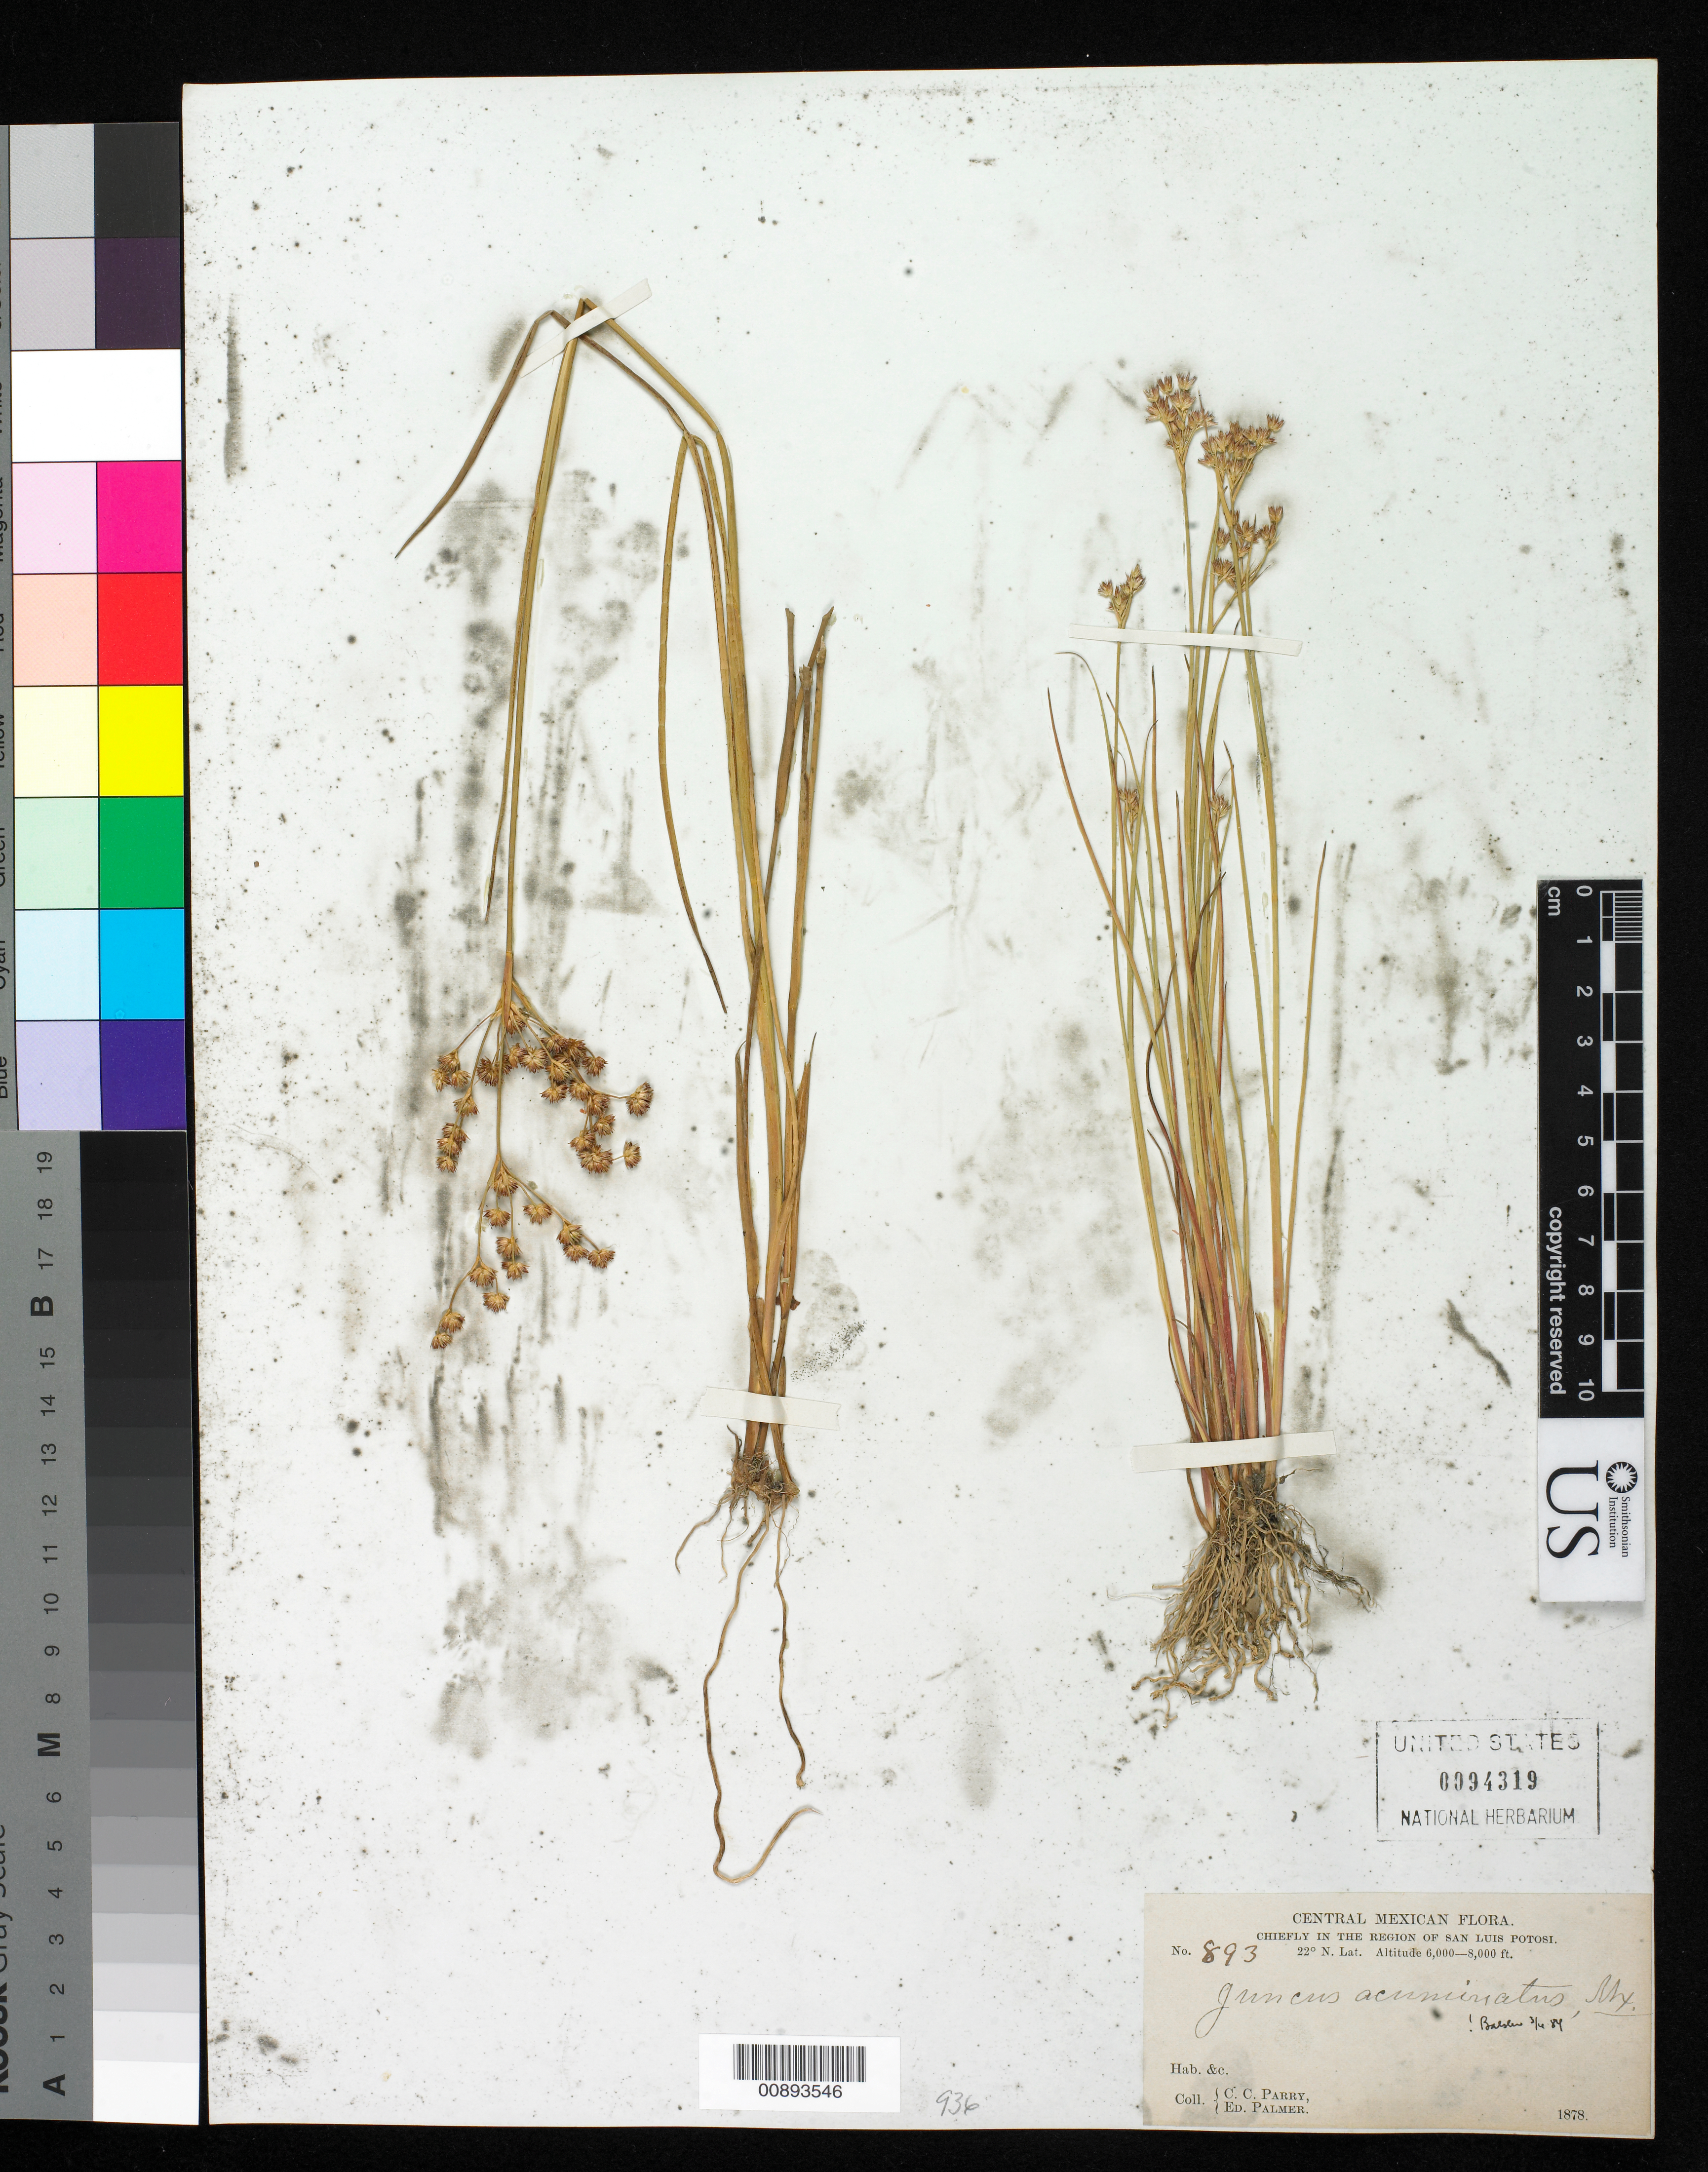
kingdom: Plantae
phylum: Tracheophyta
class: Liliopsida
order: Poales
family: Juncaceae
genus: Juncus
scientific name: Juncus acuminatus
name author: Michx.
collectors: C. C. Parry & E. Palmer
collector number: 893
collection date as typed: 1878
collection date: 1878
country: Mexico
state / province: San Luis Potosí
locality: Chiefly in the region of San Luis Potosí.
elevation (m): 1829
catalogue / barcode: US 94319